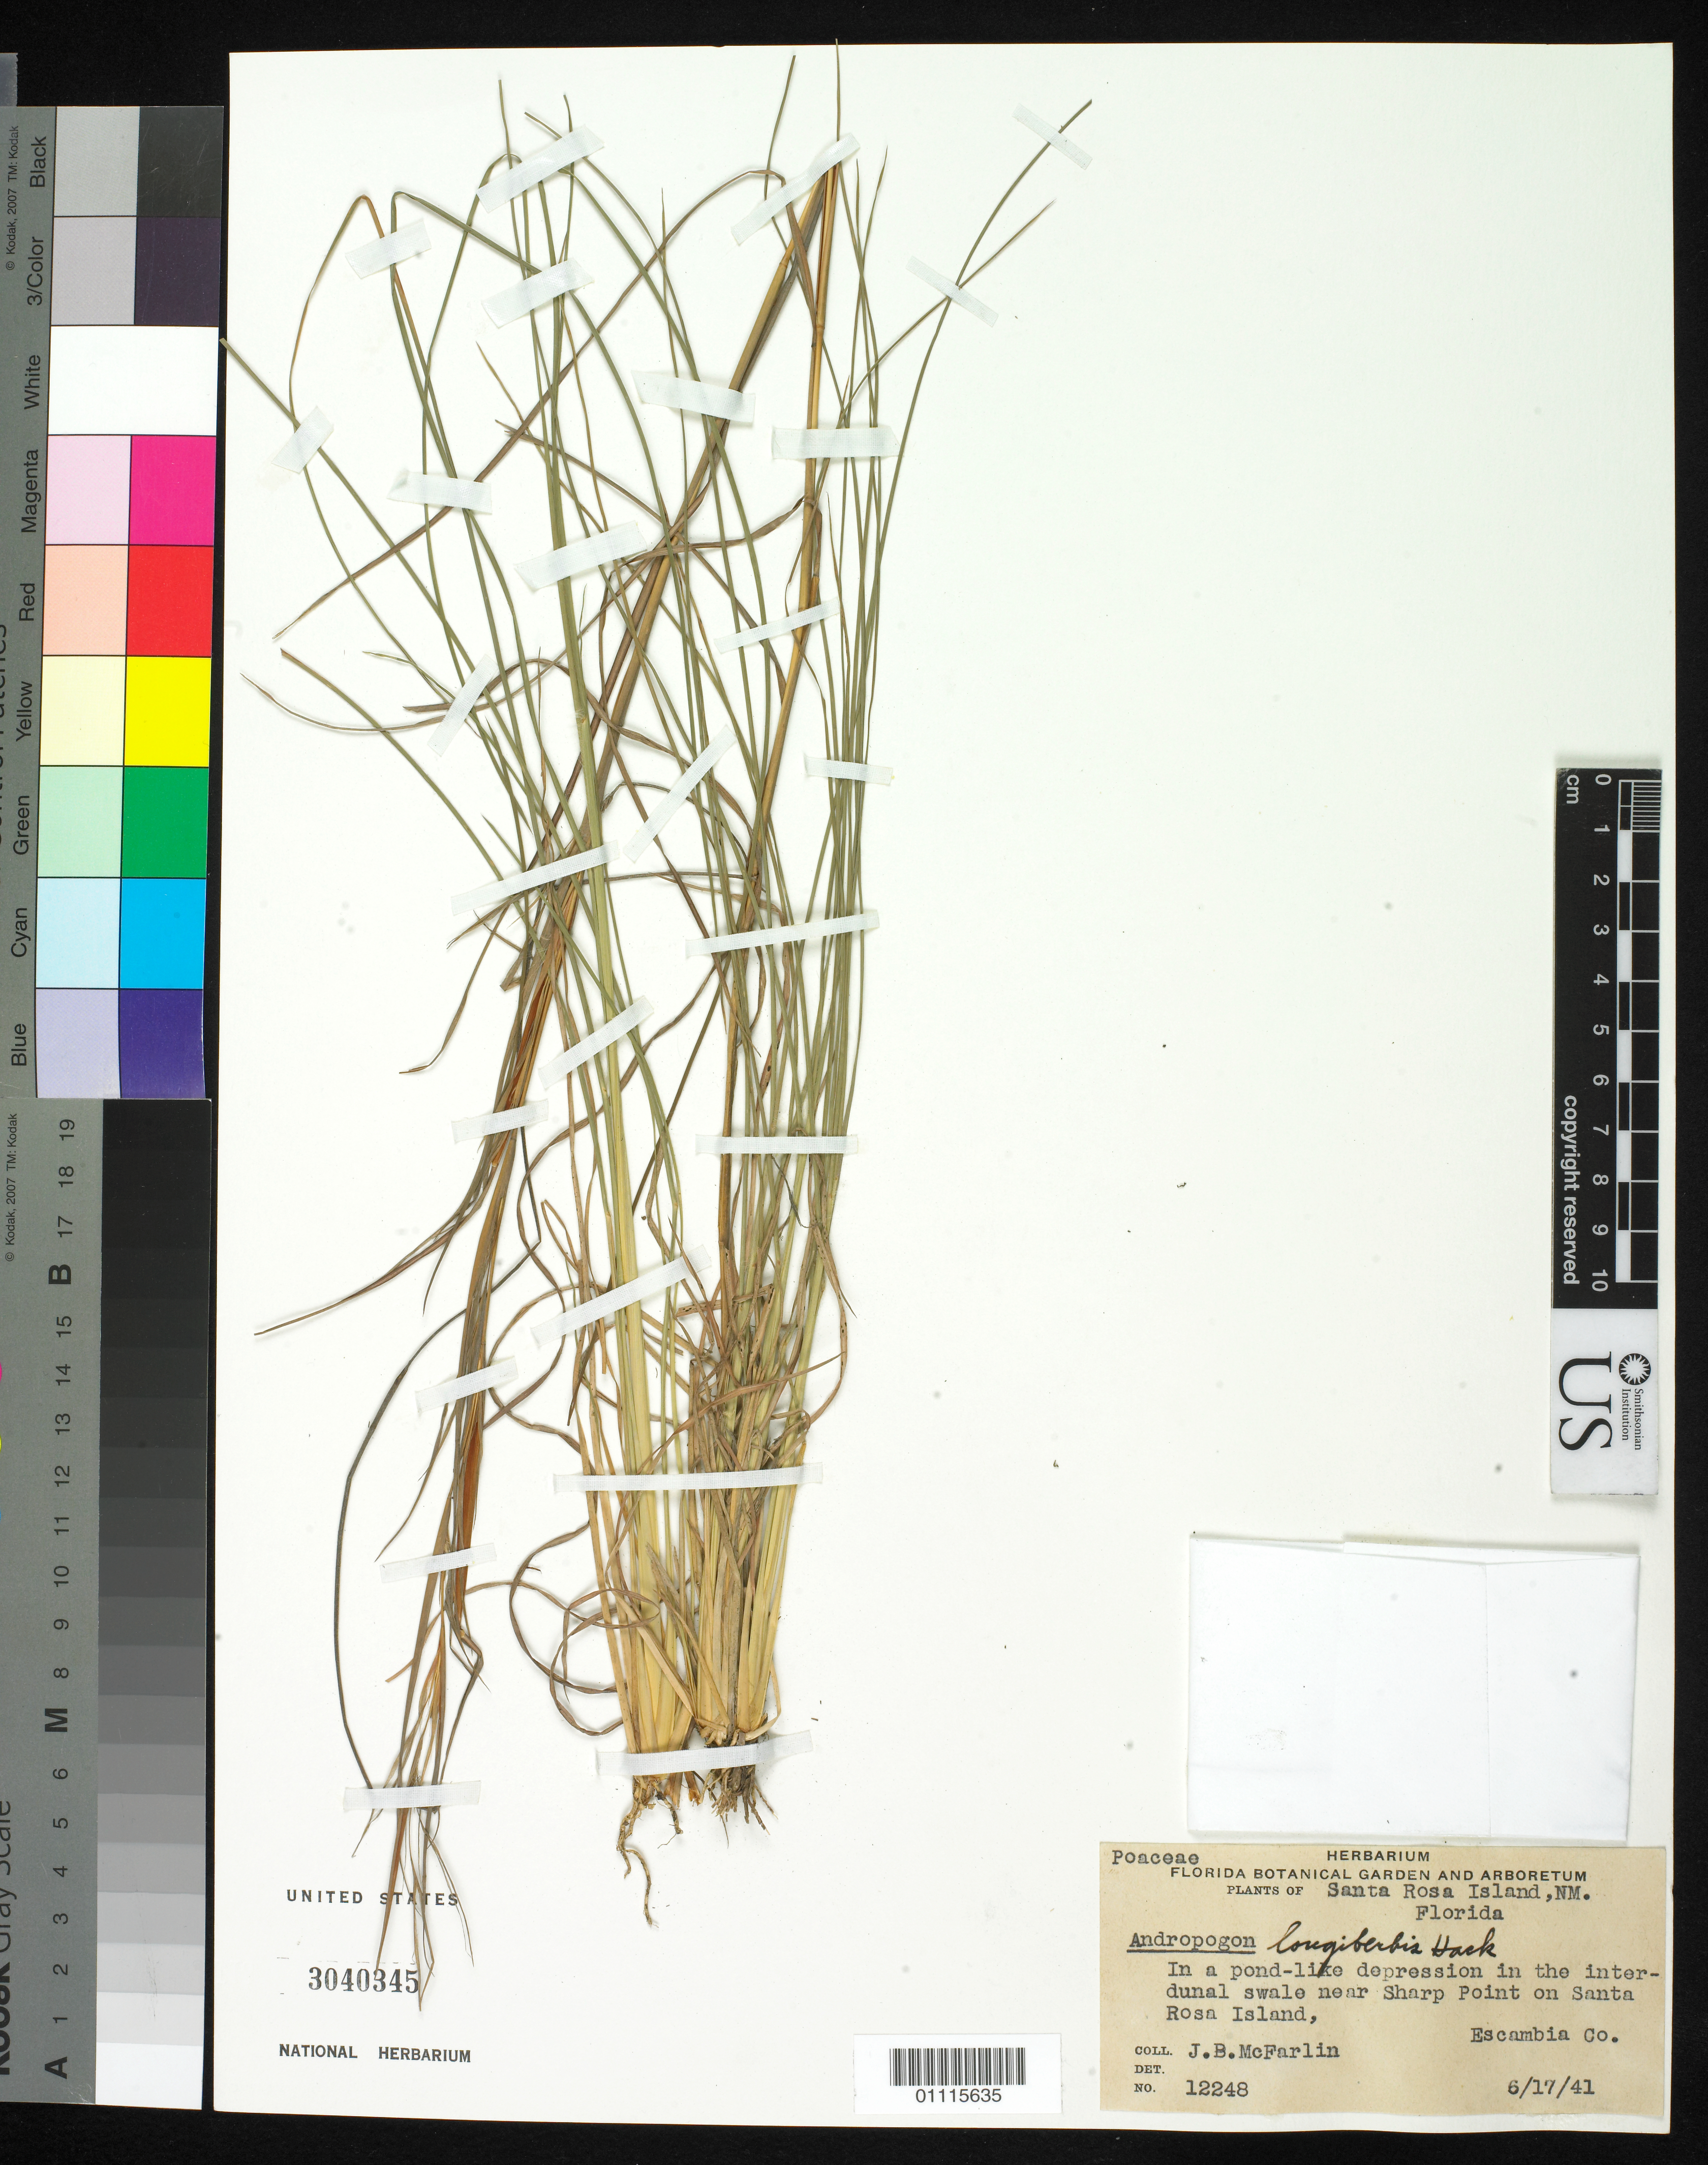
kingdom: Plantae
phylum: Tracheophyta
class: Liliopsida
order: Poales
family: Poaceae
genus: Andropogon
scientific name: Andropogon longiberbis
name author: Hack.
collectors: J. McFarlin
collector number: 12248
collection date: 1941-06-17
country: United States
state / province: Florida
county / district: Escambia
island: Santa Rosa Island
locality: Santa Rosa Island.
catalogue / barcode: US 3040345